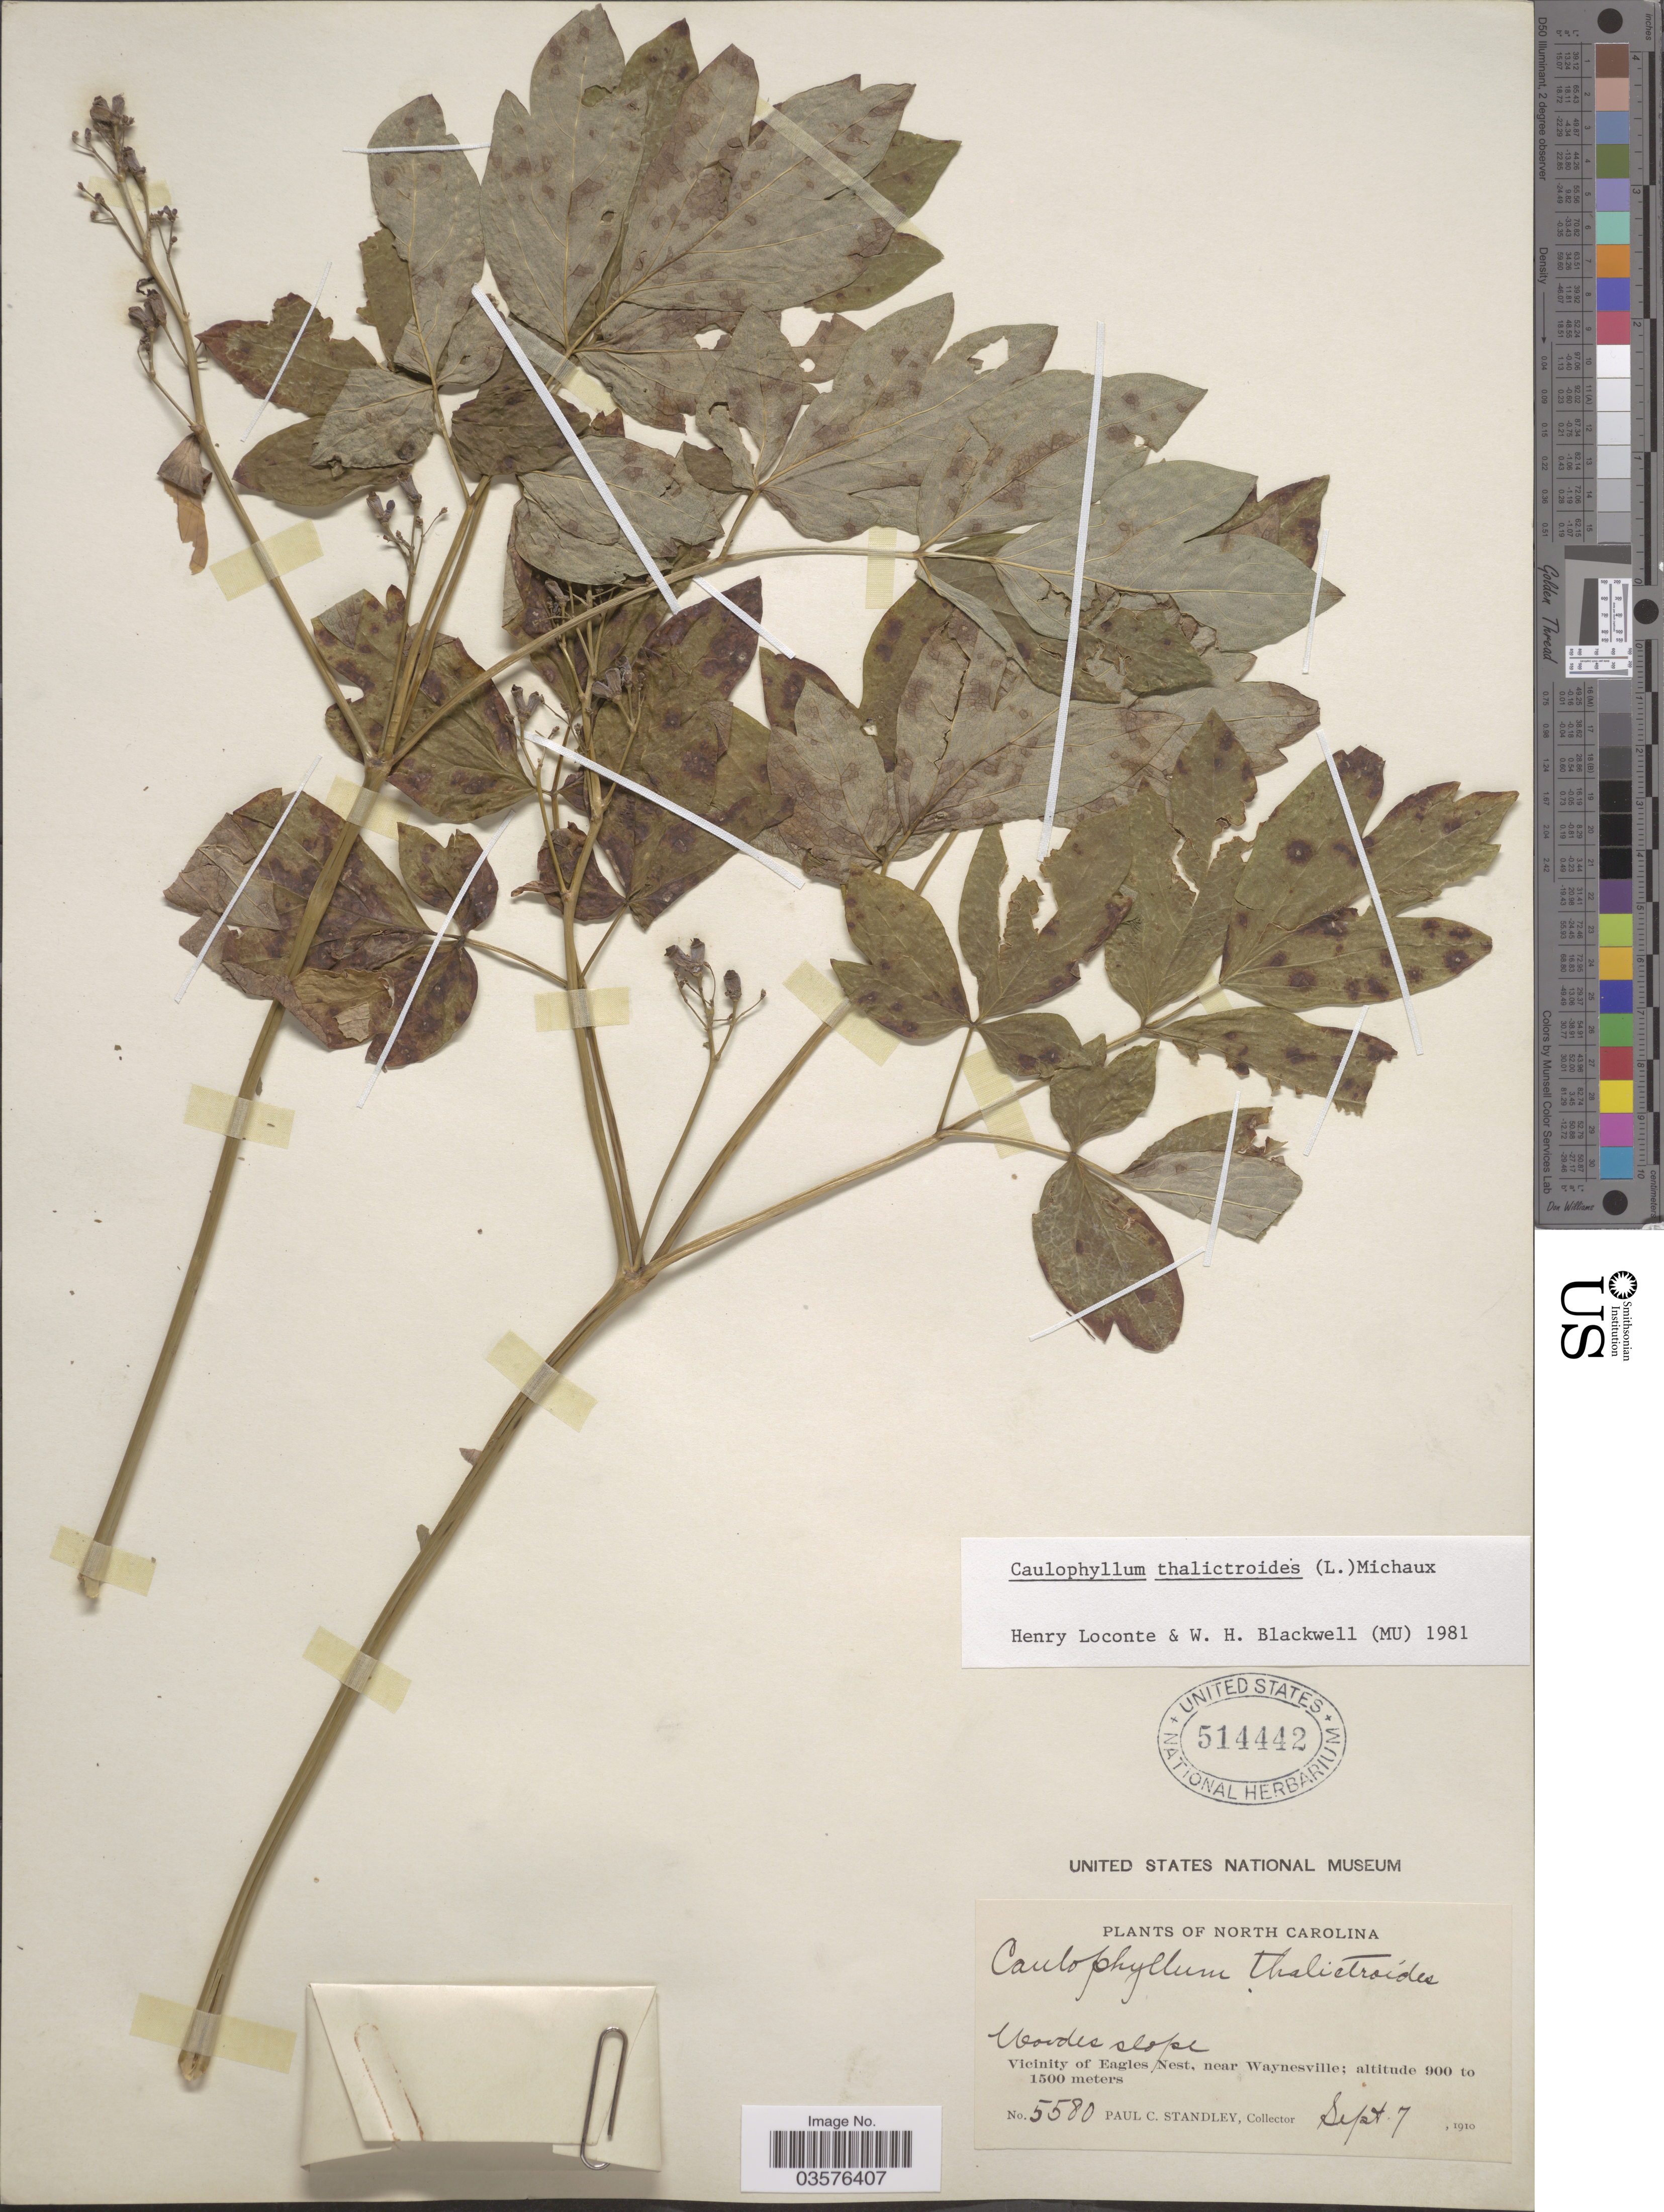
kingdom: Plantae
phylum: Tracheophyta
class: Magnoliopsida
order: Ranunculales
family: Berberidaceae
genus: Caulophyllum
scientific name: Caulophyllum thalictroides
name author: (L.) Michx.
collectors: P. C. Standley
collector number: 5580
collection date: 1910-09-07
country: United States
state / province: North Carolina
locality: Vicinity of Eagles Nest, near Waynesville.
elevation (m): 900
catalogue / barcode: US 514442